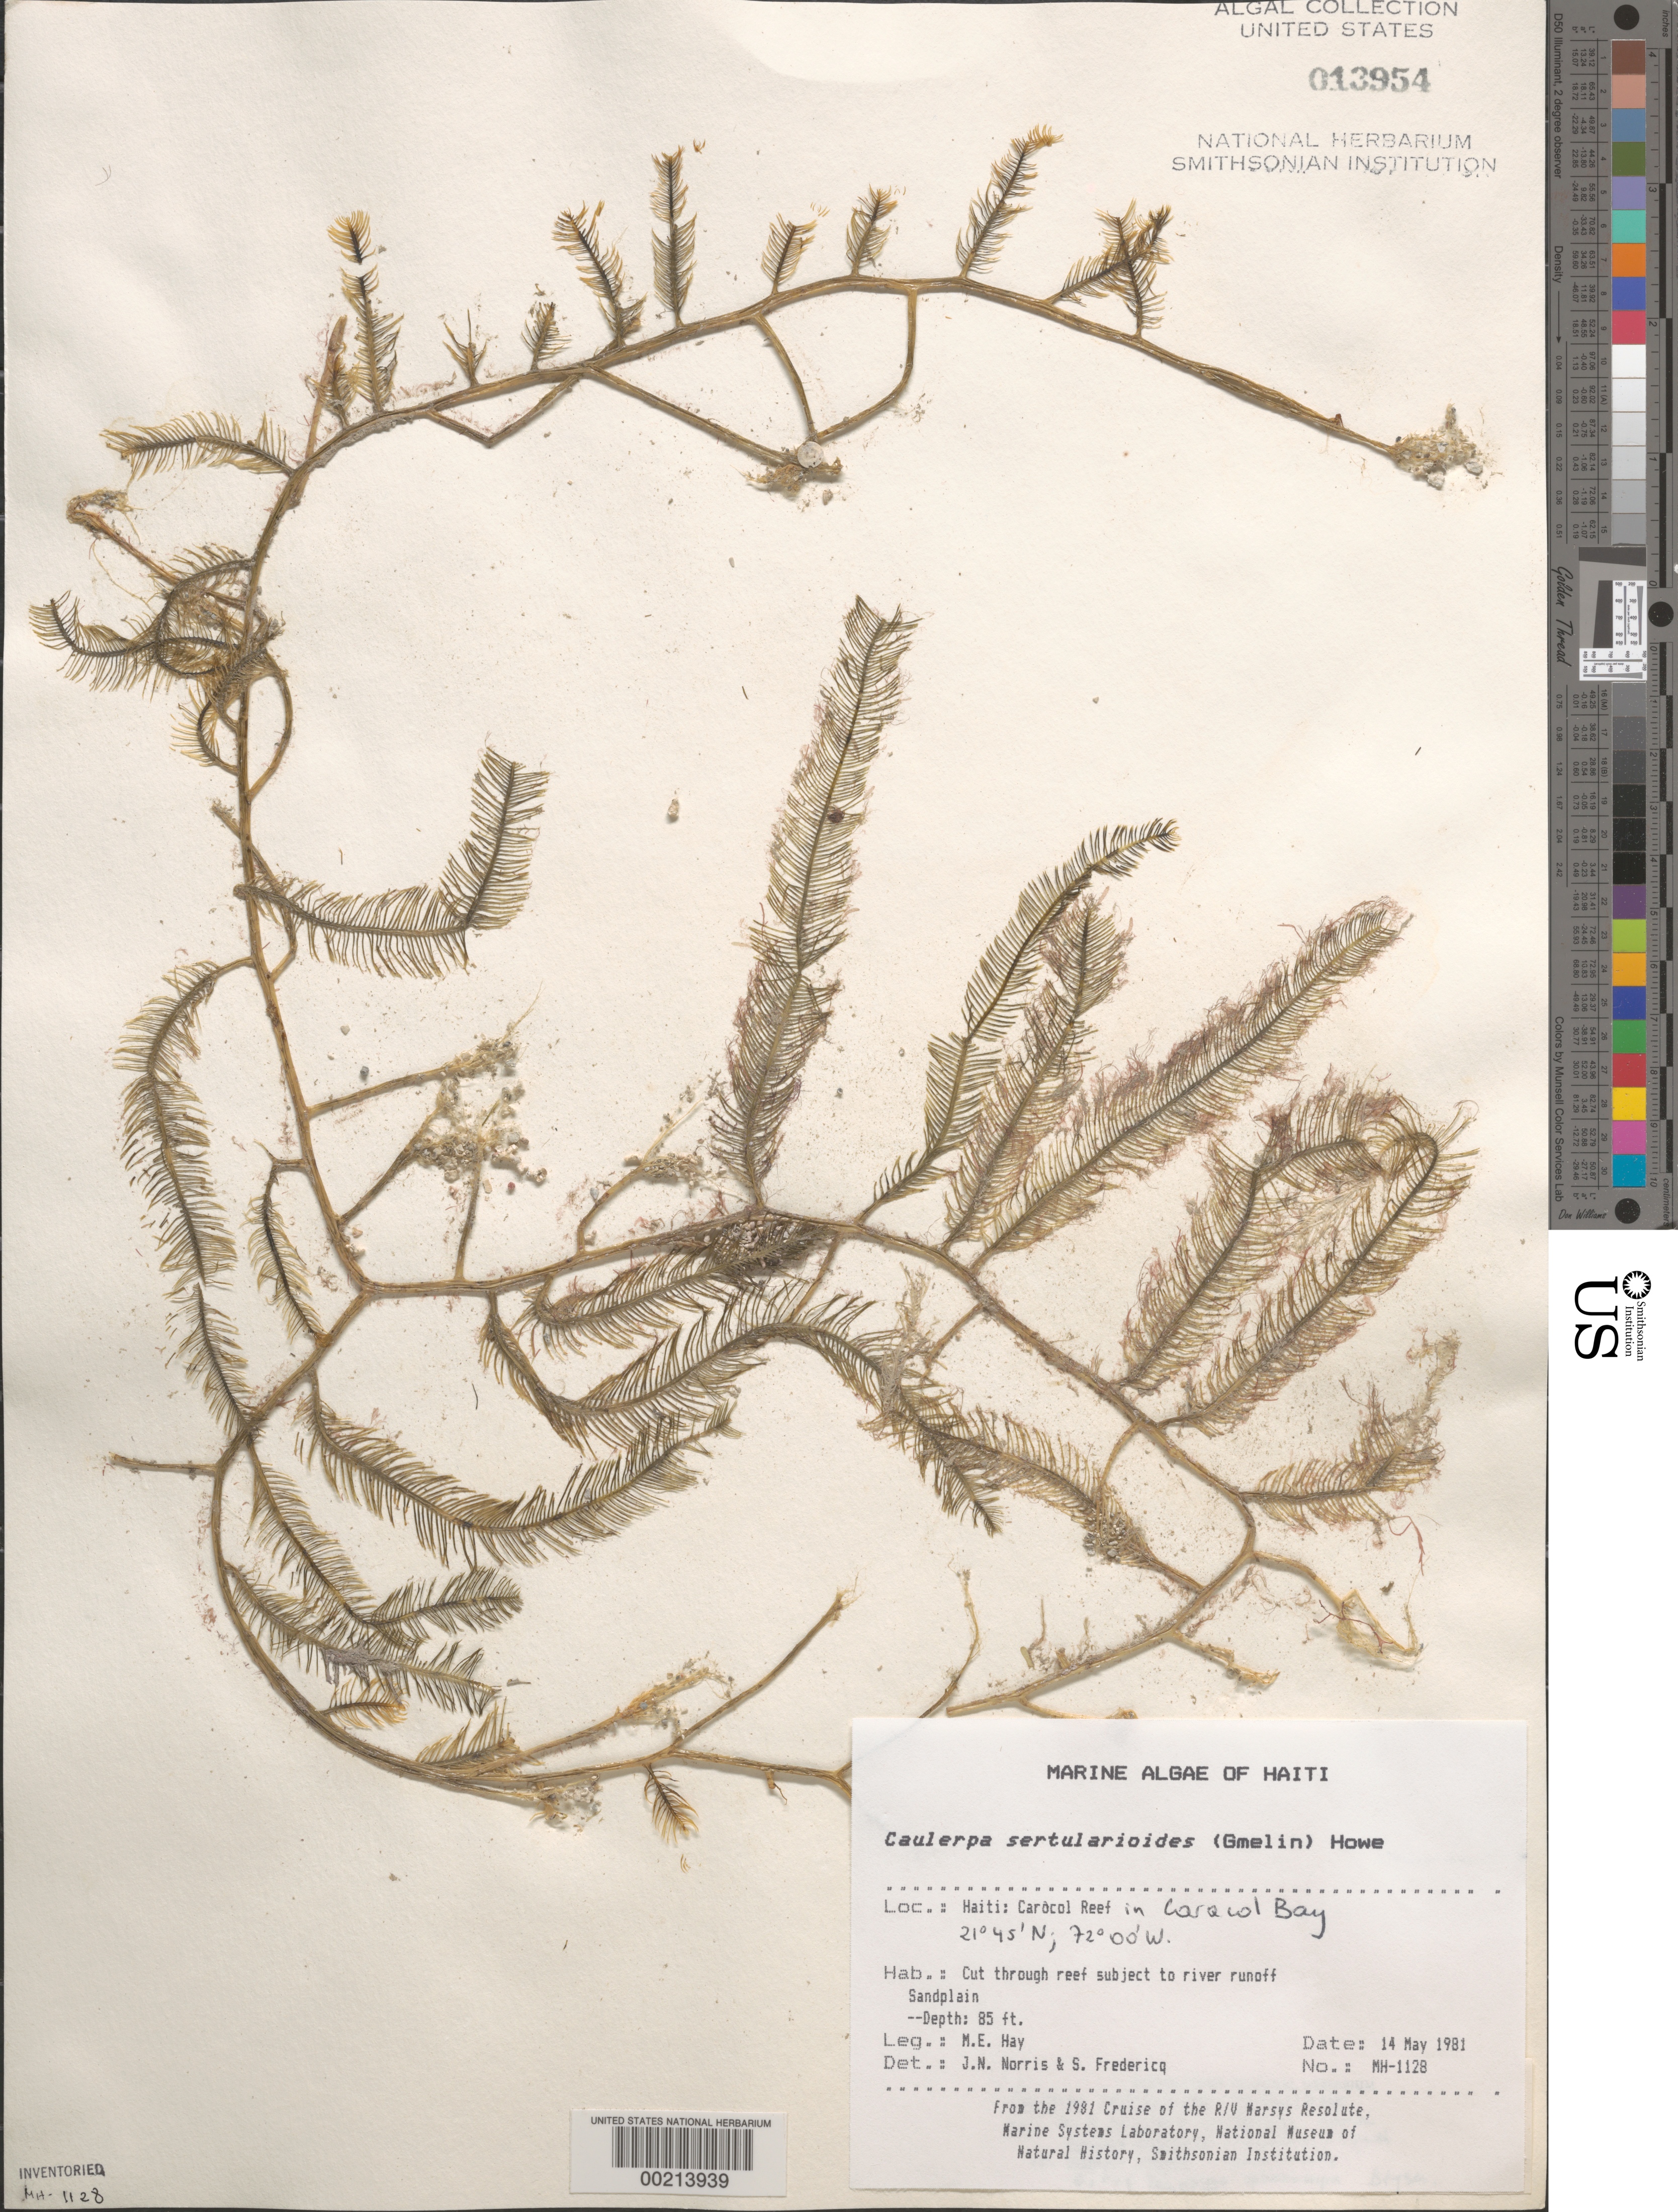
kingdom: Plantae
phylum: Chlorophyta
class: Ulvophyceae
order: Bryopsidales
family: Caulerpaceae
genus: Caulerpa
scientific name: Caulerpa sertularioides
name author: (S.G. Gmel.) M. Howe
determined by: Norris, J. N.; Fredericq, S.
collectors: M. E. Hay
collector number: MEH-1128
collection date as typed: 14 May 1981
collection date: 1981-05-14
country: Haiti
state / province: Nord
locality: Caracol Reef, Caracol Bay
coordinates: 21 45'N, 72 00'W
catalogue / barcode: US 13954